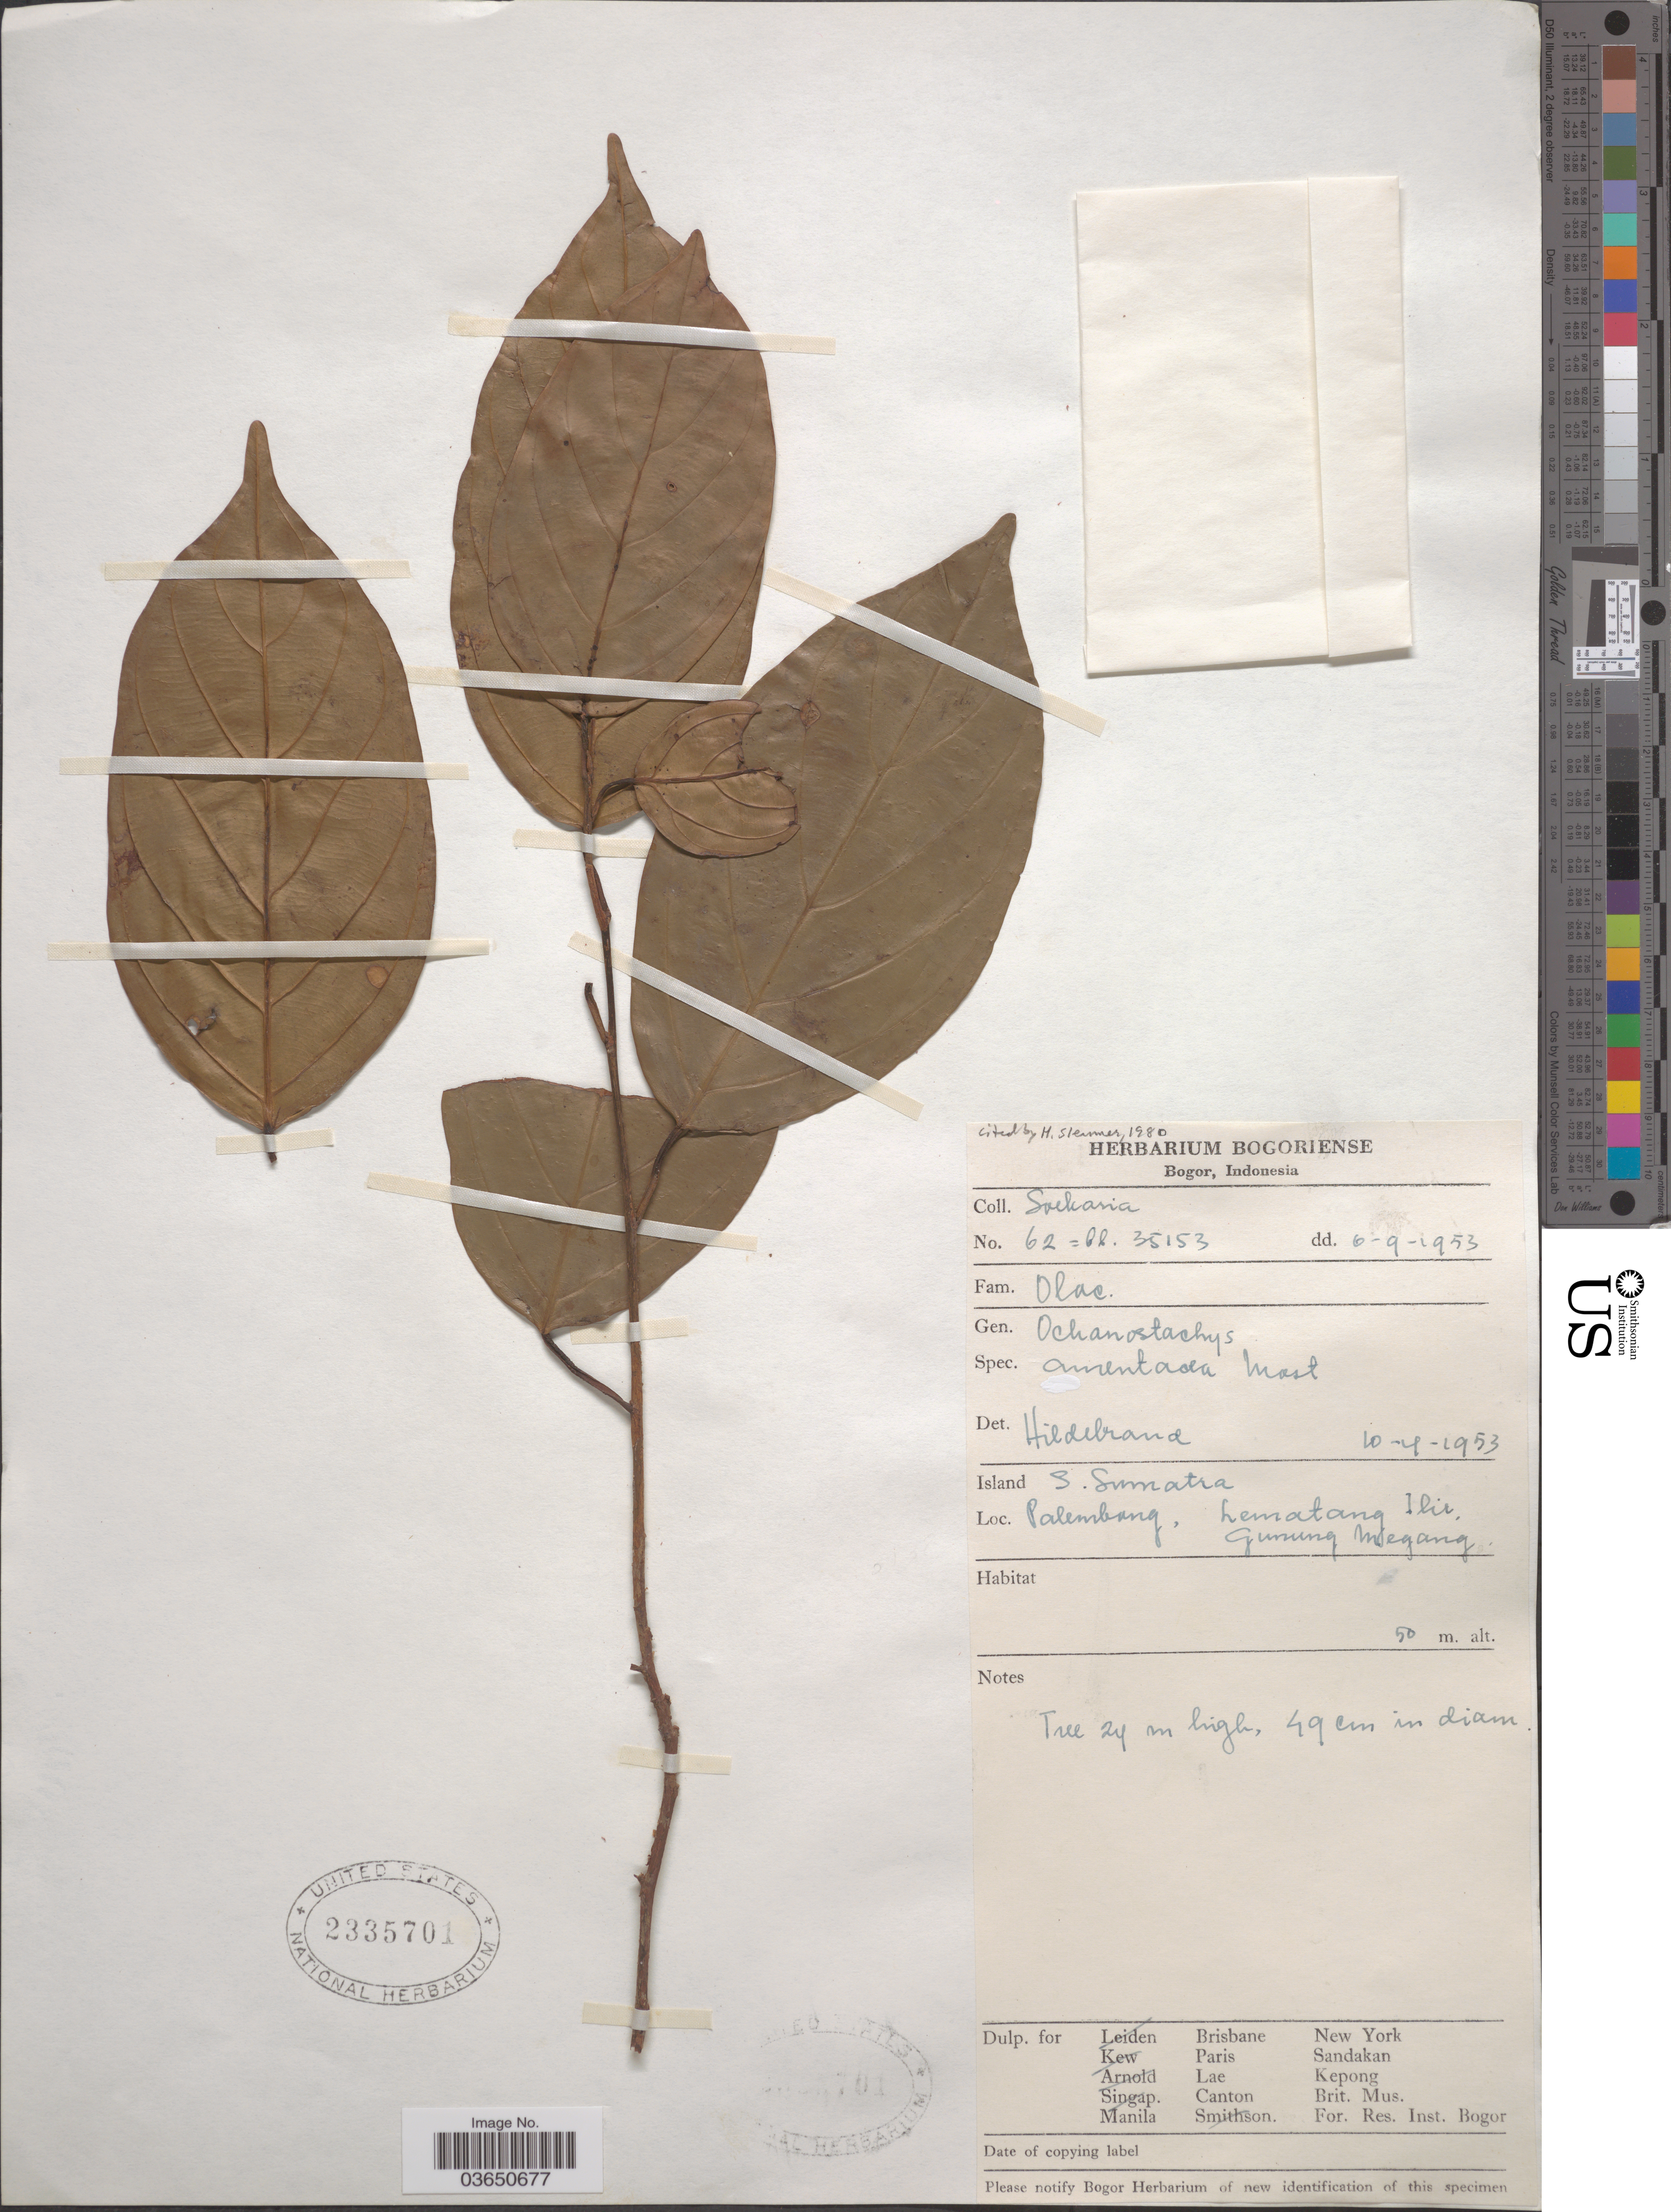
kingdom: Plantae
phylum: Tracheophyta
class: Magnoliopsida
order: Santalales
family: Coulaceae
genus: Ochanostachys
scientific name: Ochanostachys amentacea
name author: Mast.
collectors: Soekaria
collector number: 62 = cc. 35153*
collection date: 1953-09-06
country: Indonesia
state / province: Sumatra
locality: Island S. Sumatra. Palembang, Lematang Ilir. Gunung Megang.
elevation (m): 50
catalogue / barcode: US 2335701